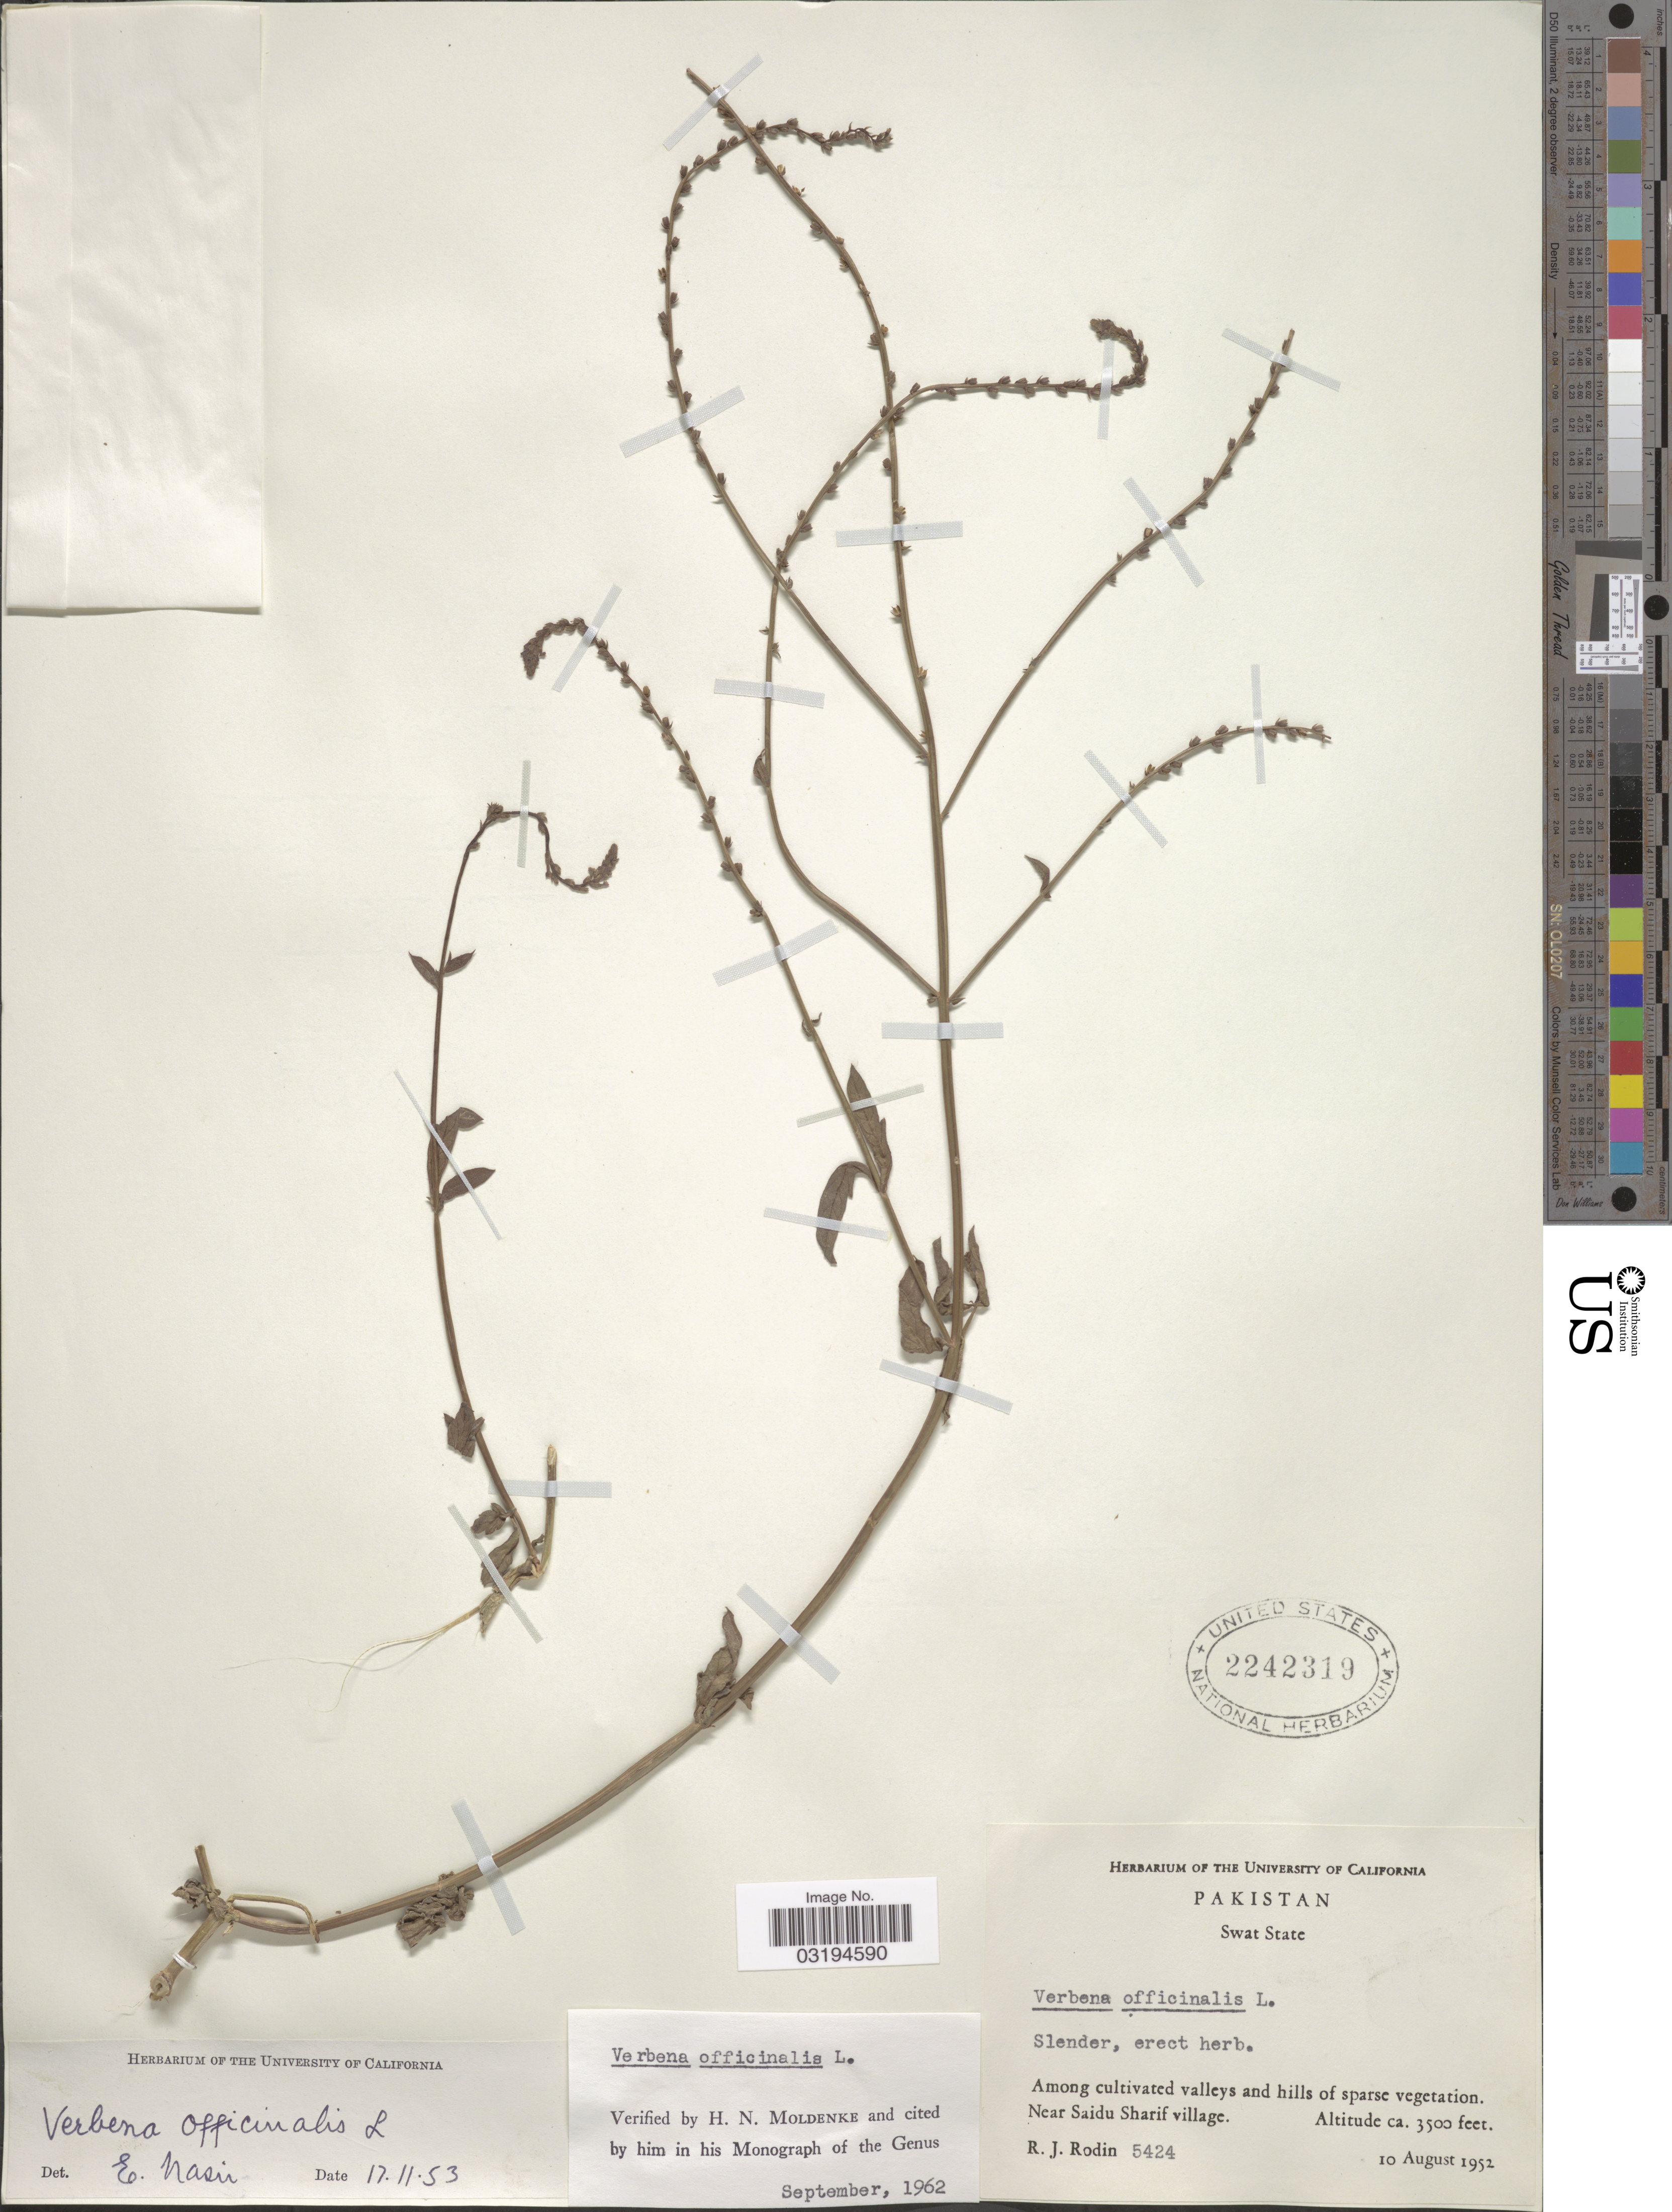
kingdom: Plantae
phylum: Tracheophyta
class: Magnoliopsida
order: Lamiales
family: Verbenaceae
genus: Verbena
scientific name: Verbena officinalis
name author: L.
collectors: R. J. Rodin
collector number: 5424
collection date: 1952-08-10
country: Pakistan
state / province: Khyber Pakhtunkhwa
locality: Swat State. Among cultivated valleys and hills of sparse vegetation. Near Saidu Sharif village.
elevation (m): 1067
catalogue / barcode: US 2242319